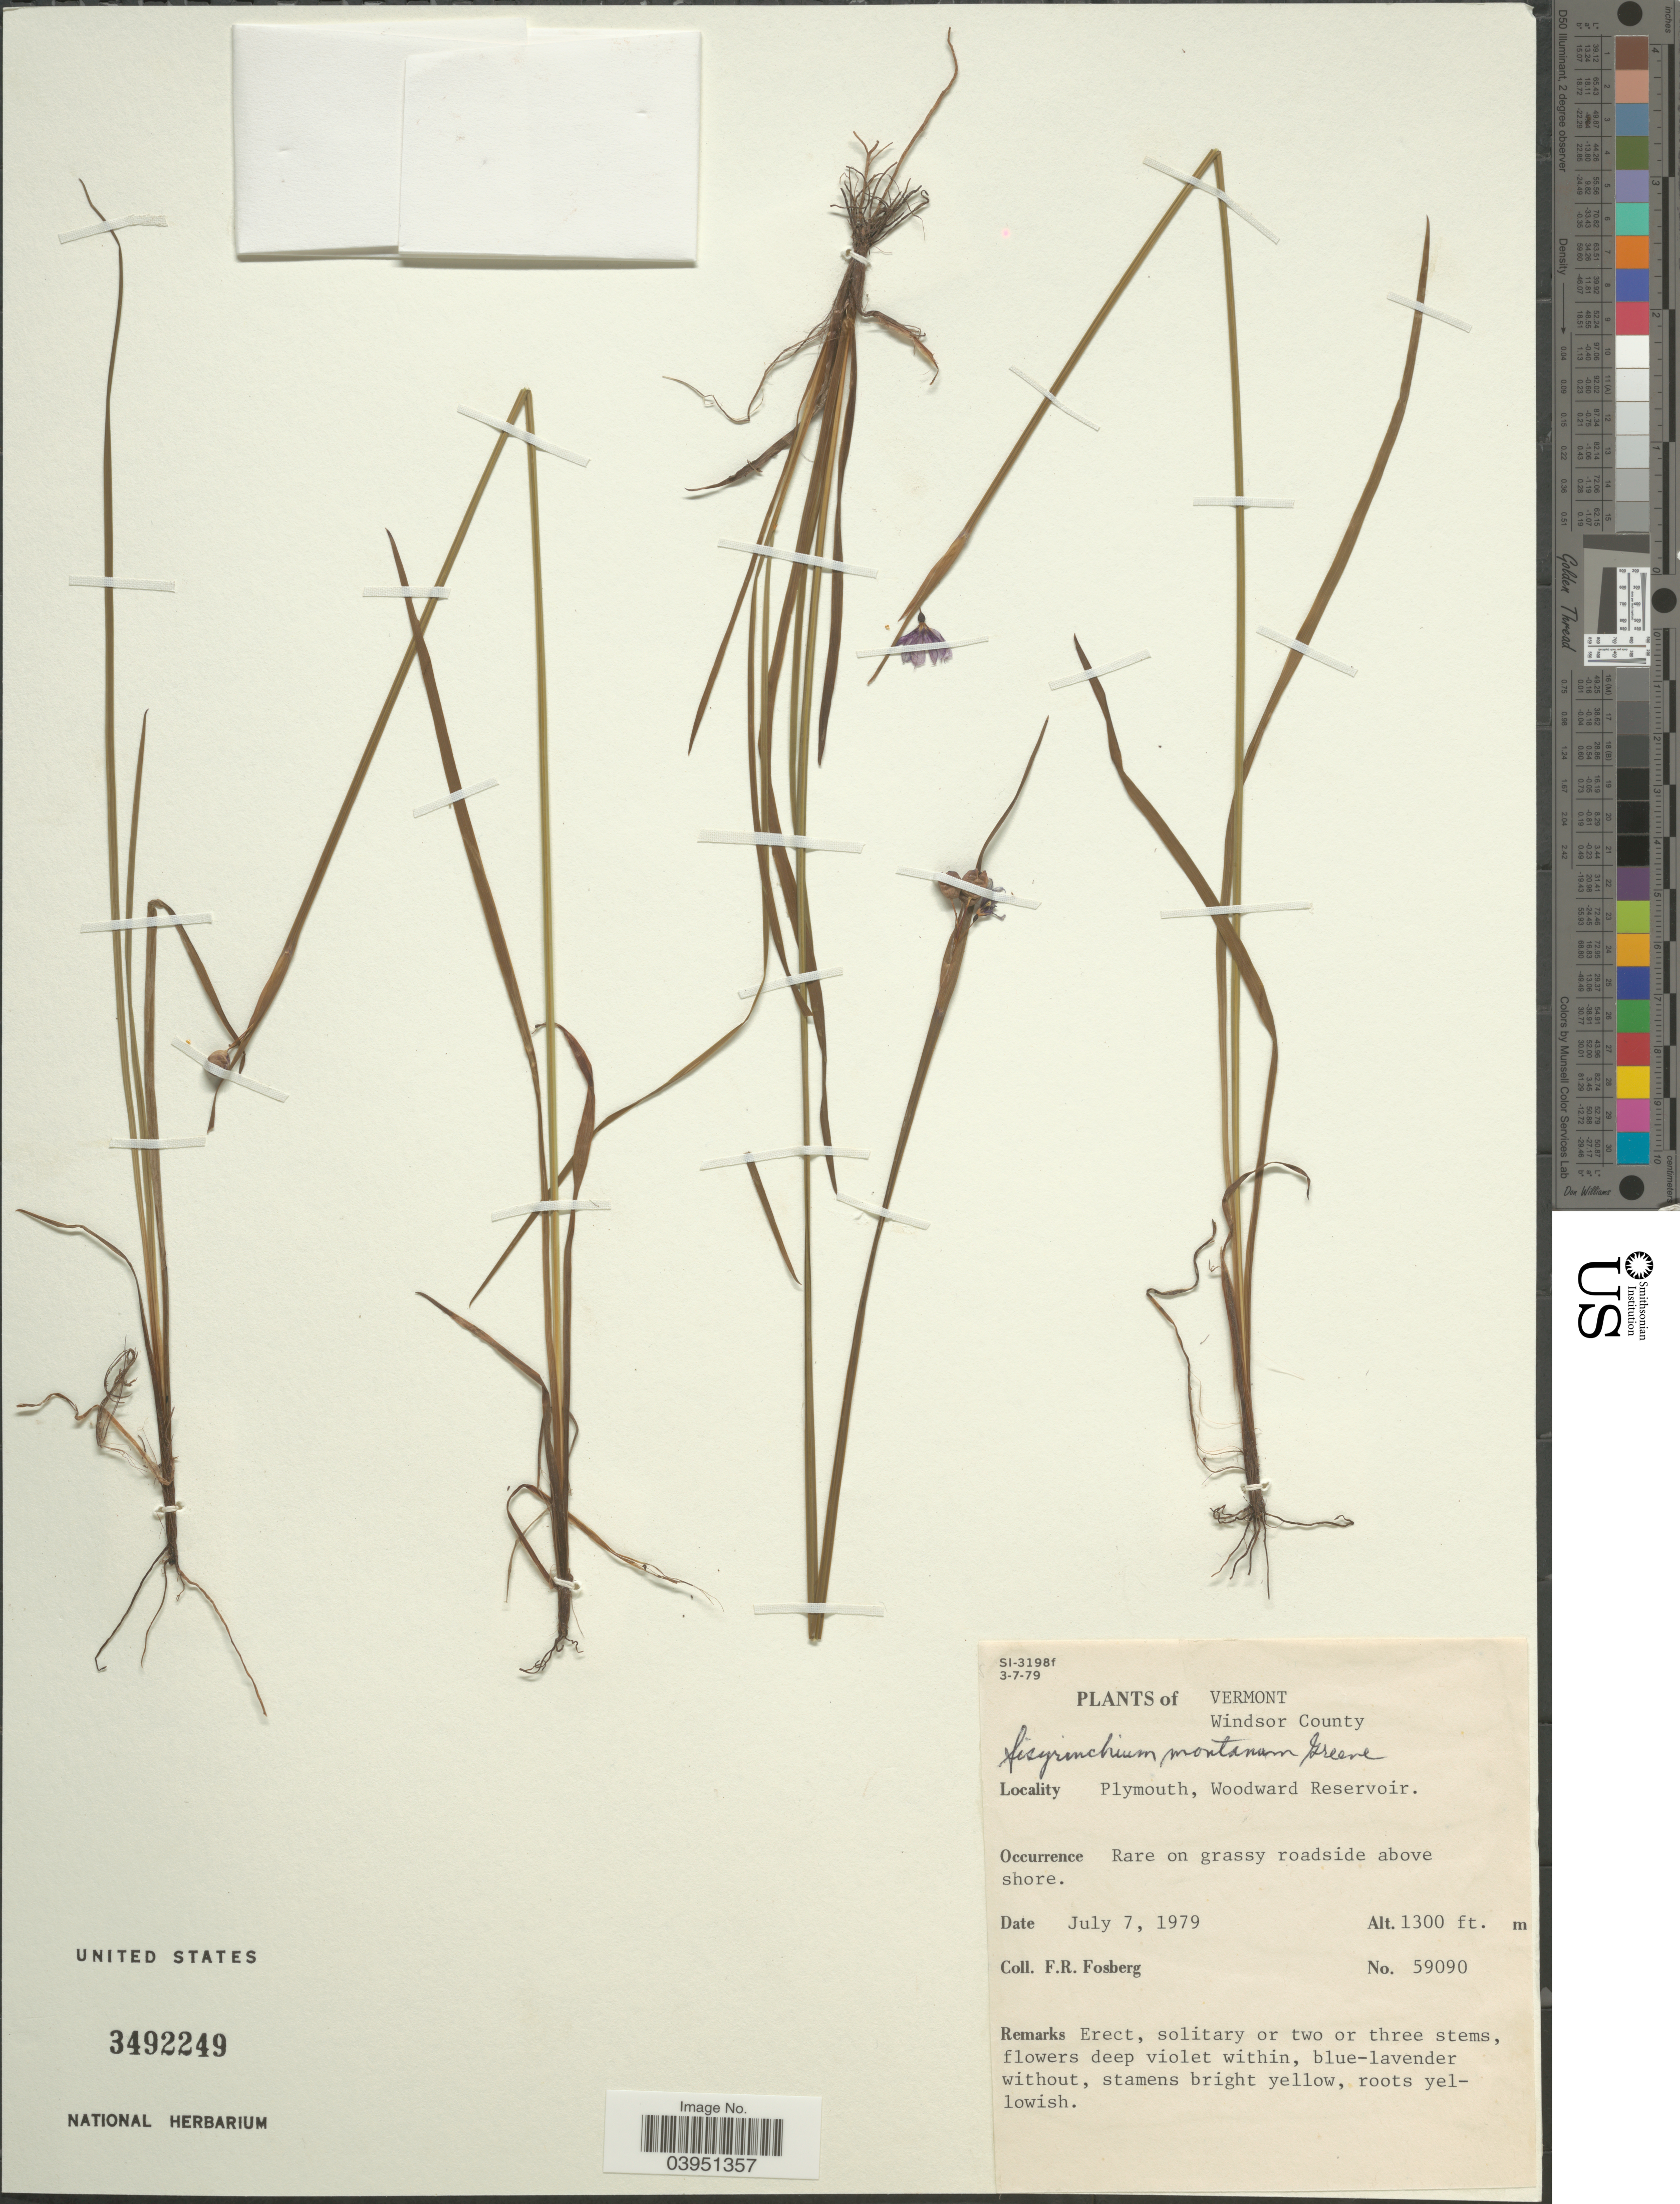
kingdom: Plantae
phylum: Tracheophyta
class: Liliopsida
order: Asparagales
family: Iridaceae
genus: Sisyrinchium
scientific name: Sisyrinchium montanum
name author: Greene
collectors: F. R. Fosberg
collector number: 59090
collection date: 1979-07-07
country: United States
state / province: Vermont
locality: Windsor County. Plymouth, Woodward Reservoir.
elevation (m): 396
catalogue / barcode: US 3492249